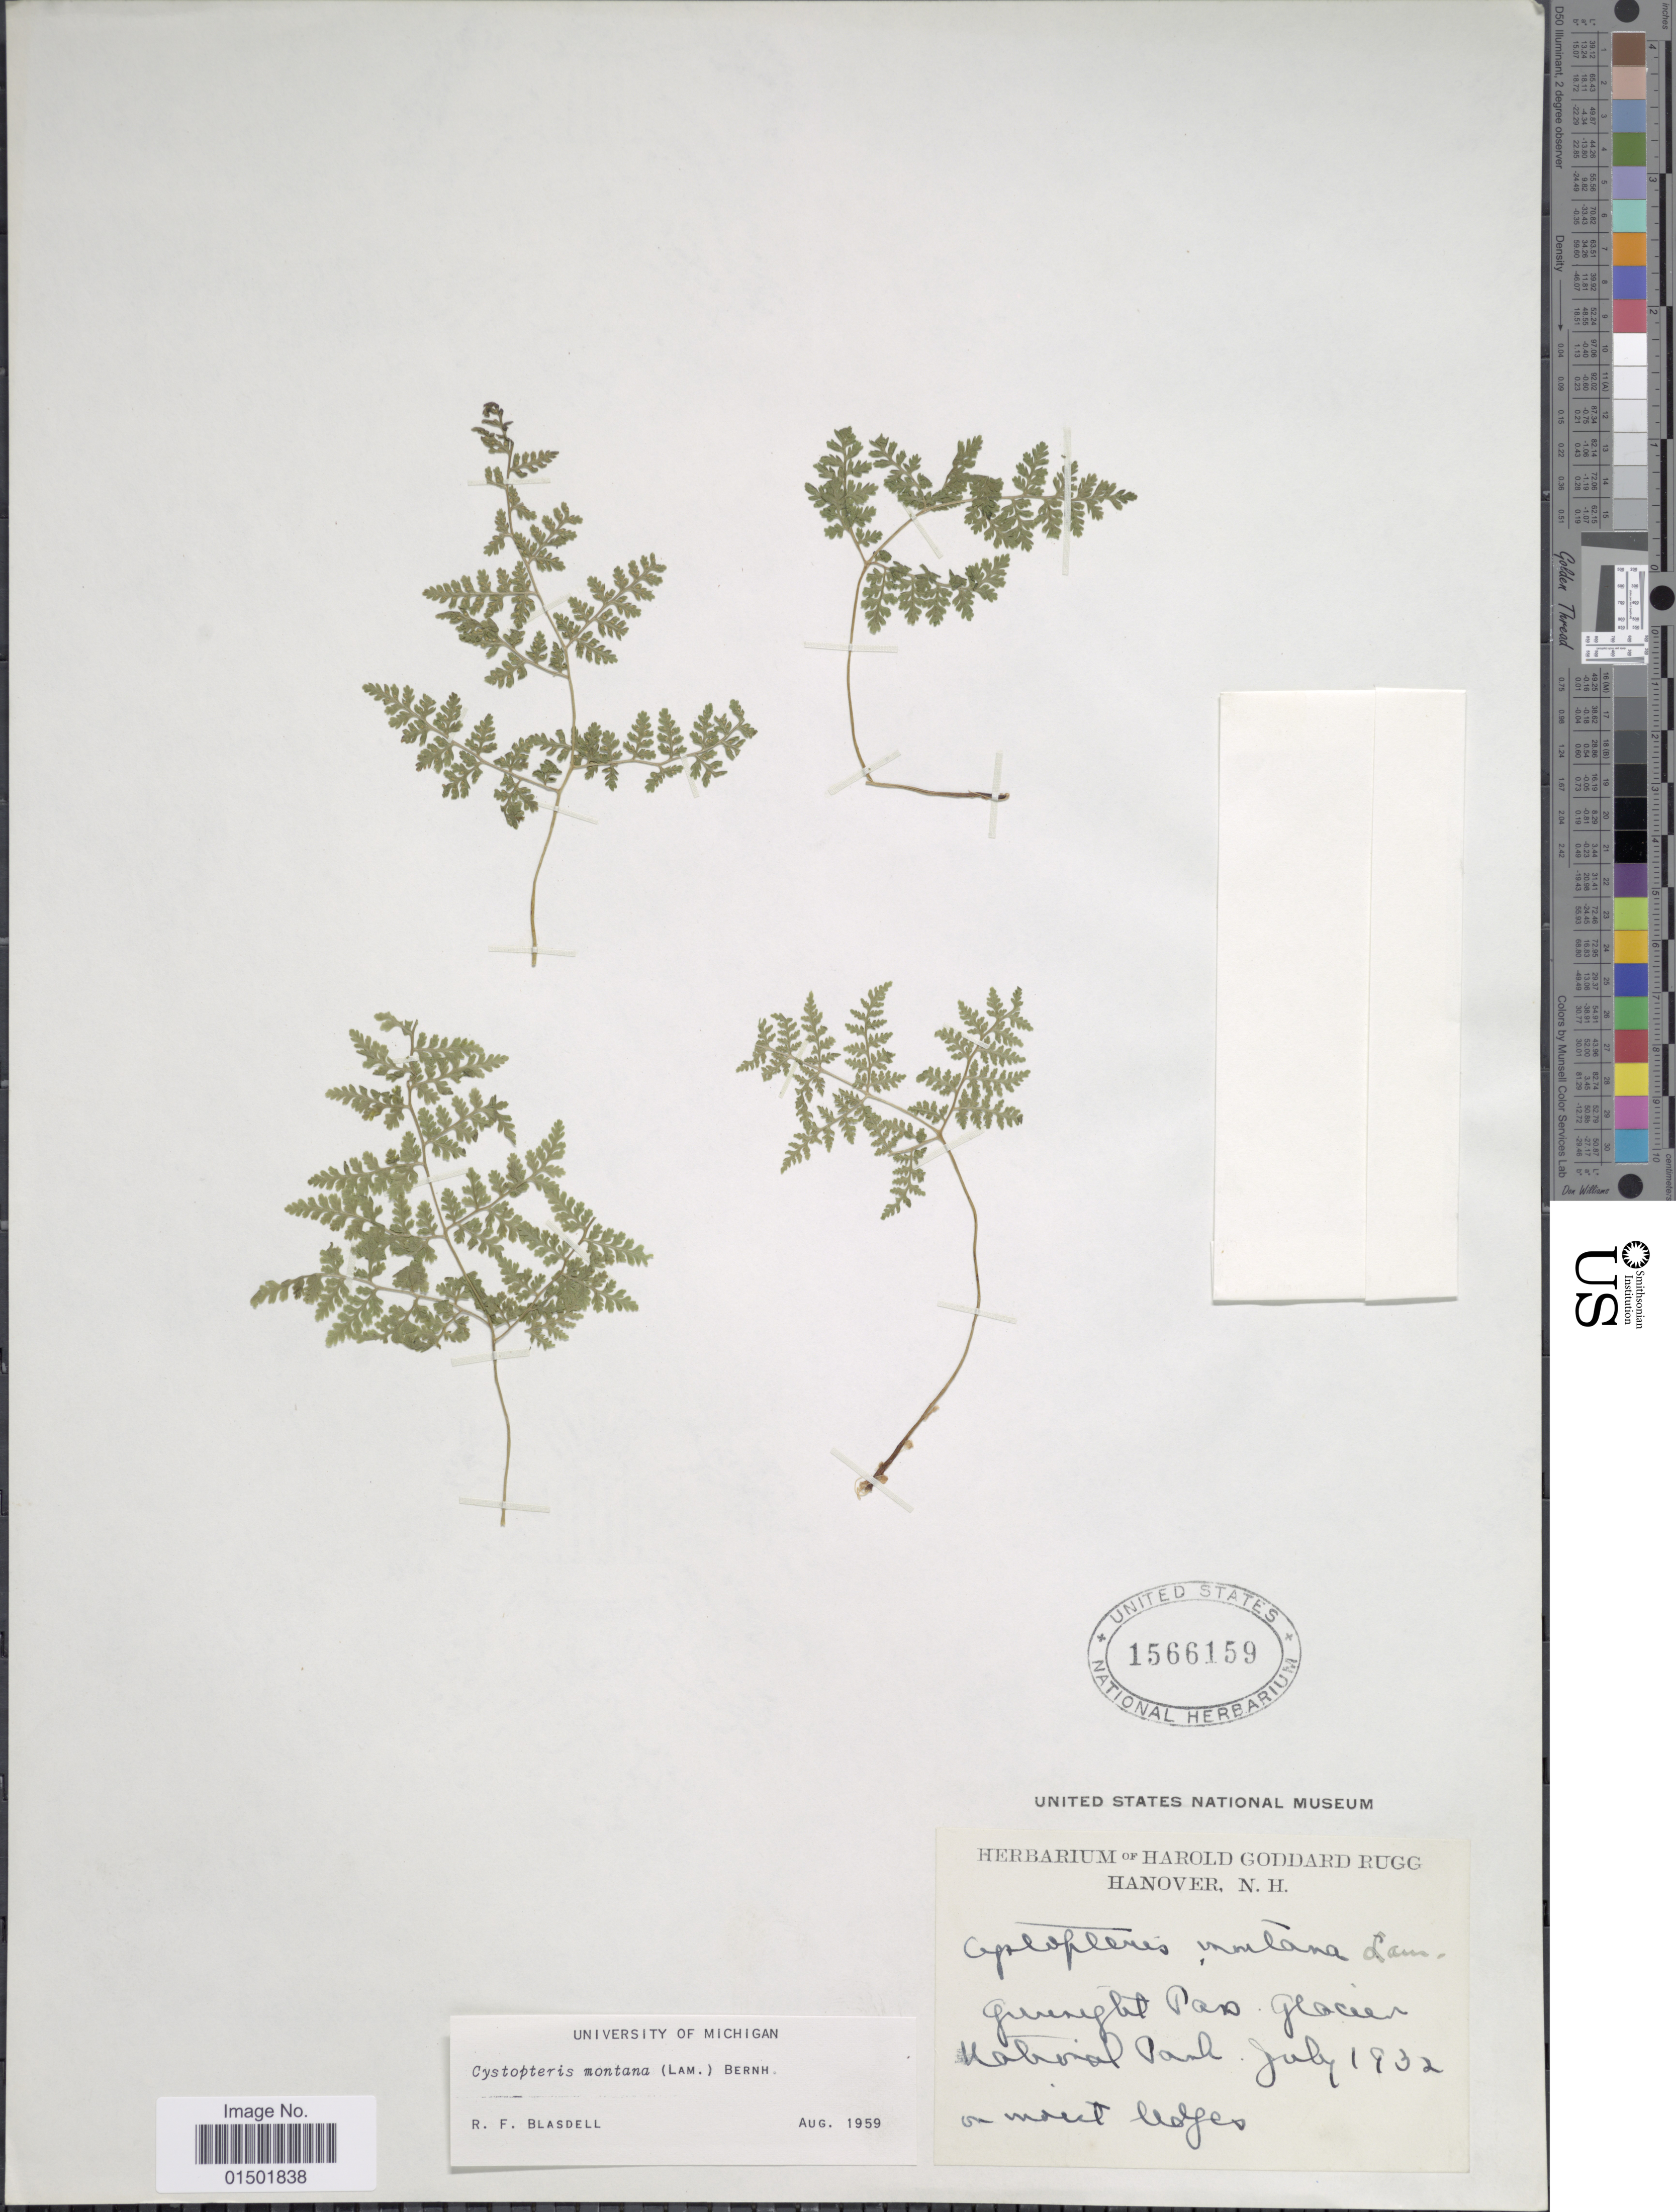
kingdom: Plantae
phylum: Tracheophyta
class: Polypodiopsida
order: Polypodiales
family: Cystopteridaceae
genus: Cystopteris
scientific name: Cystopteris montana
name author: (Lam.) Desv.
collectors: H. Hanover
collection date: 1932-07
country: United States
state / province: Montana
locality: Gunsight Pass. Glacier National Park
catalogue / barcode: US 1566159